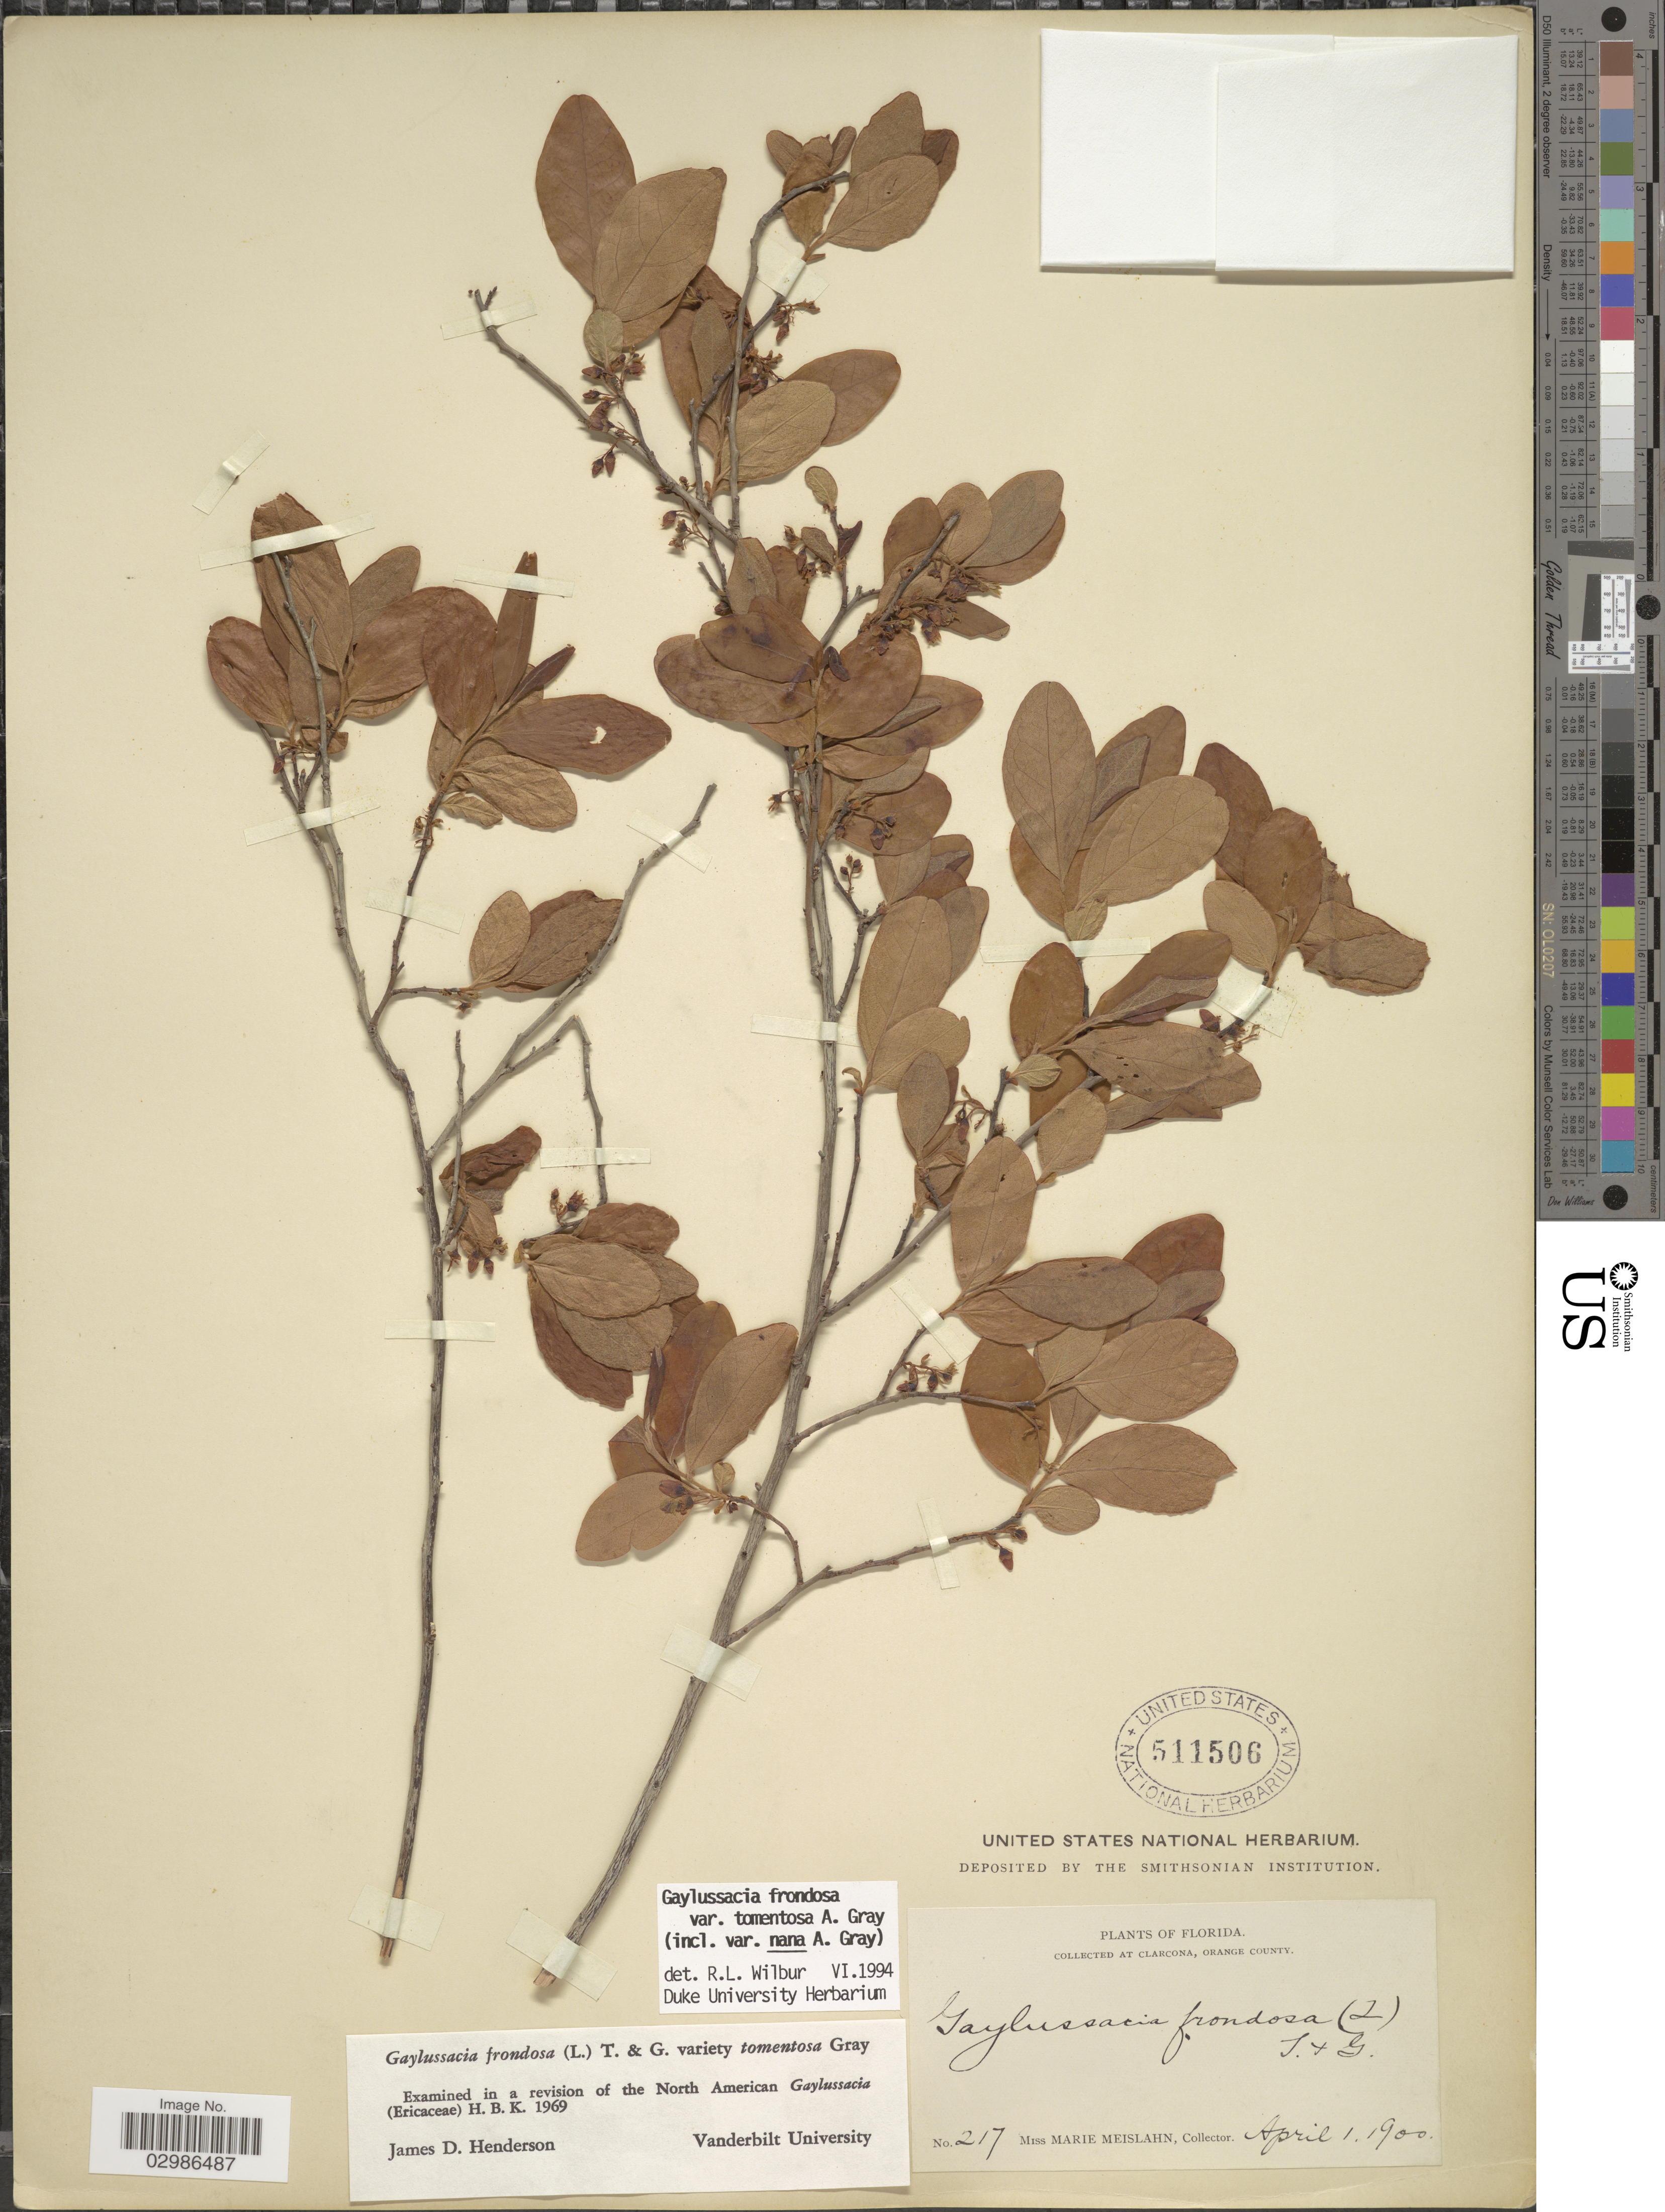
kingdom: Plantae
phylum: Tracheophyta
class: Magnoliopsida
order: Ericales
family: Ericaceae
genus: Gaylussacia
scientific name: Gaylussacia frondosa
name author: (L.) Torr. & A. Gray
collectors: M. Meislahn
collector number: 217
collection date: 1900-04-01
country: United States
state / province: Florida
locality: At Clarcona, Orange County.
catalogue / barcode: US 511506